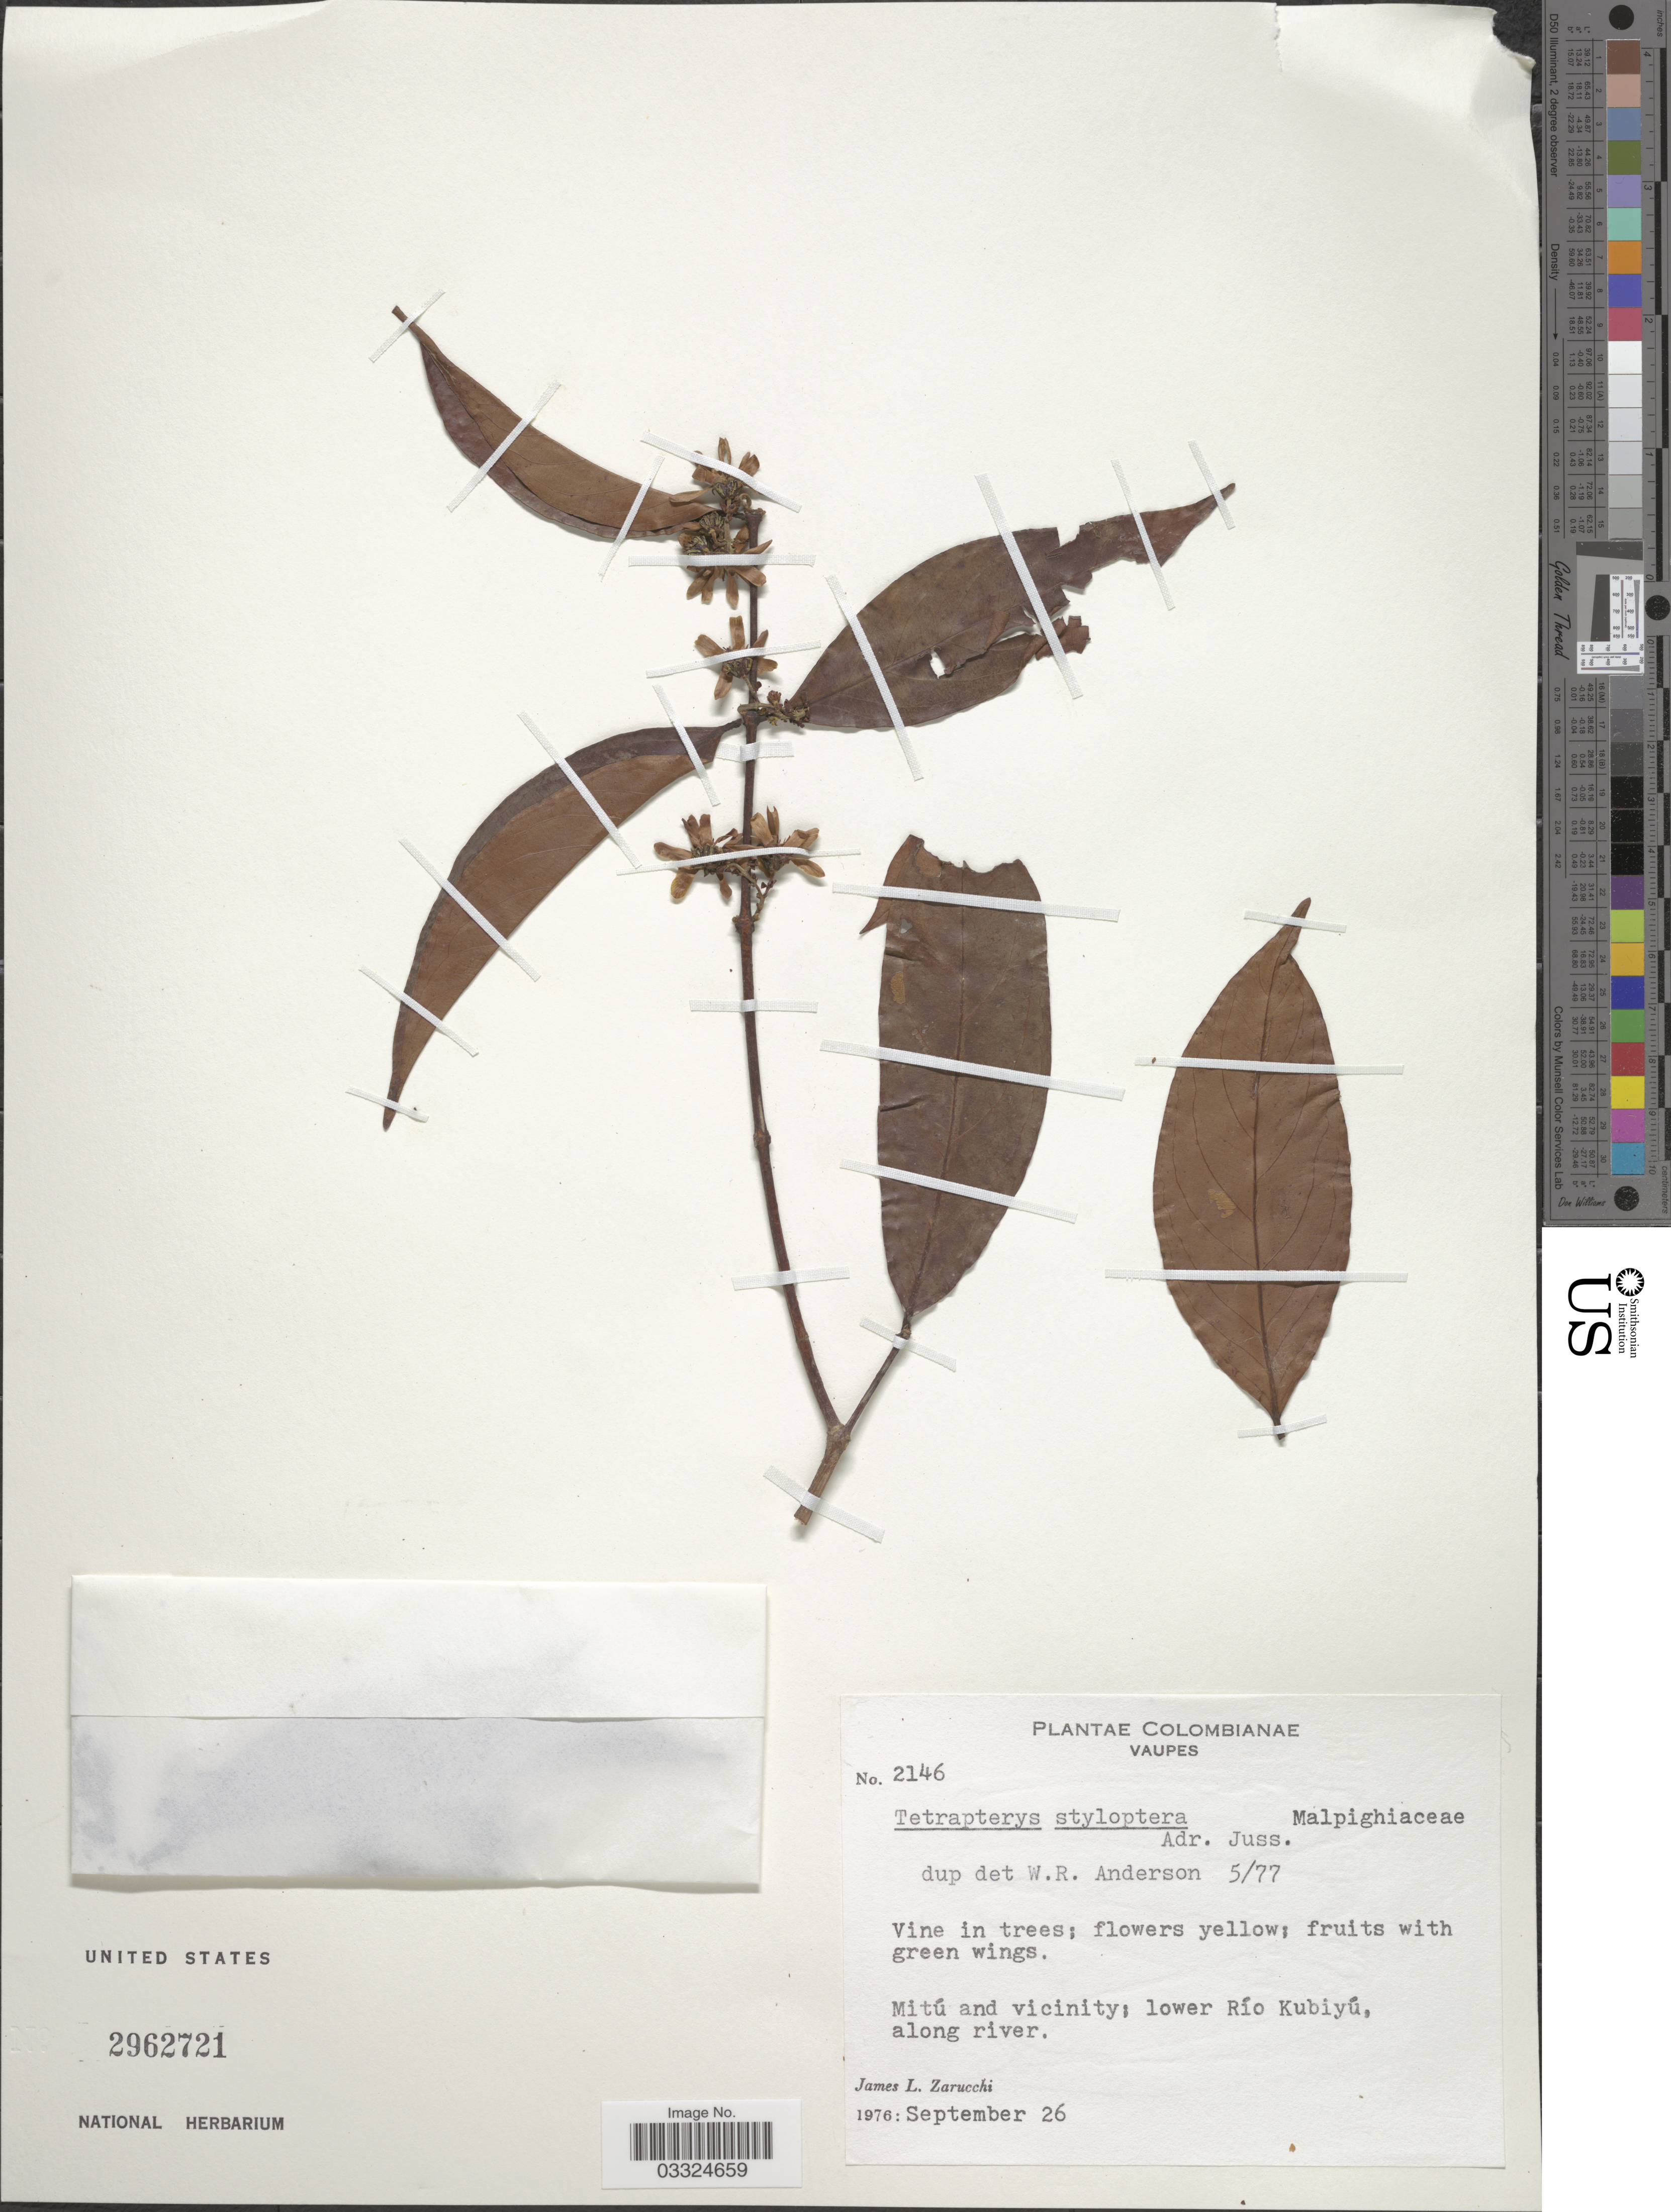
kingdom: Plantae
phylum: Tracheophyta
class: Magnoliopsida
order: Malpighiales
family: Malpighiaceae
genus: Glicophyllum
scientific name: Glicophyllum stylopterum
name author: (A. Juss.) R.F. Almeida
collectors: J. L. Zarucchi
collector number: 2146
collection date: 1976-09-26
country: Colombia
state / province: Vaupés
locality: Mitú and vicinity; lower Río Kubiyú, along river.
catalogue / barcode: US 2962721